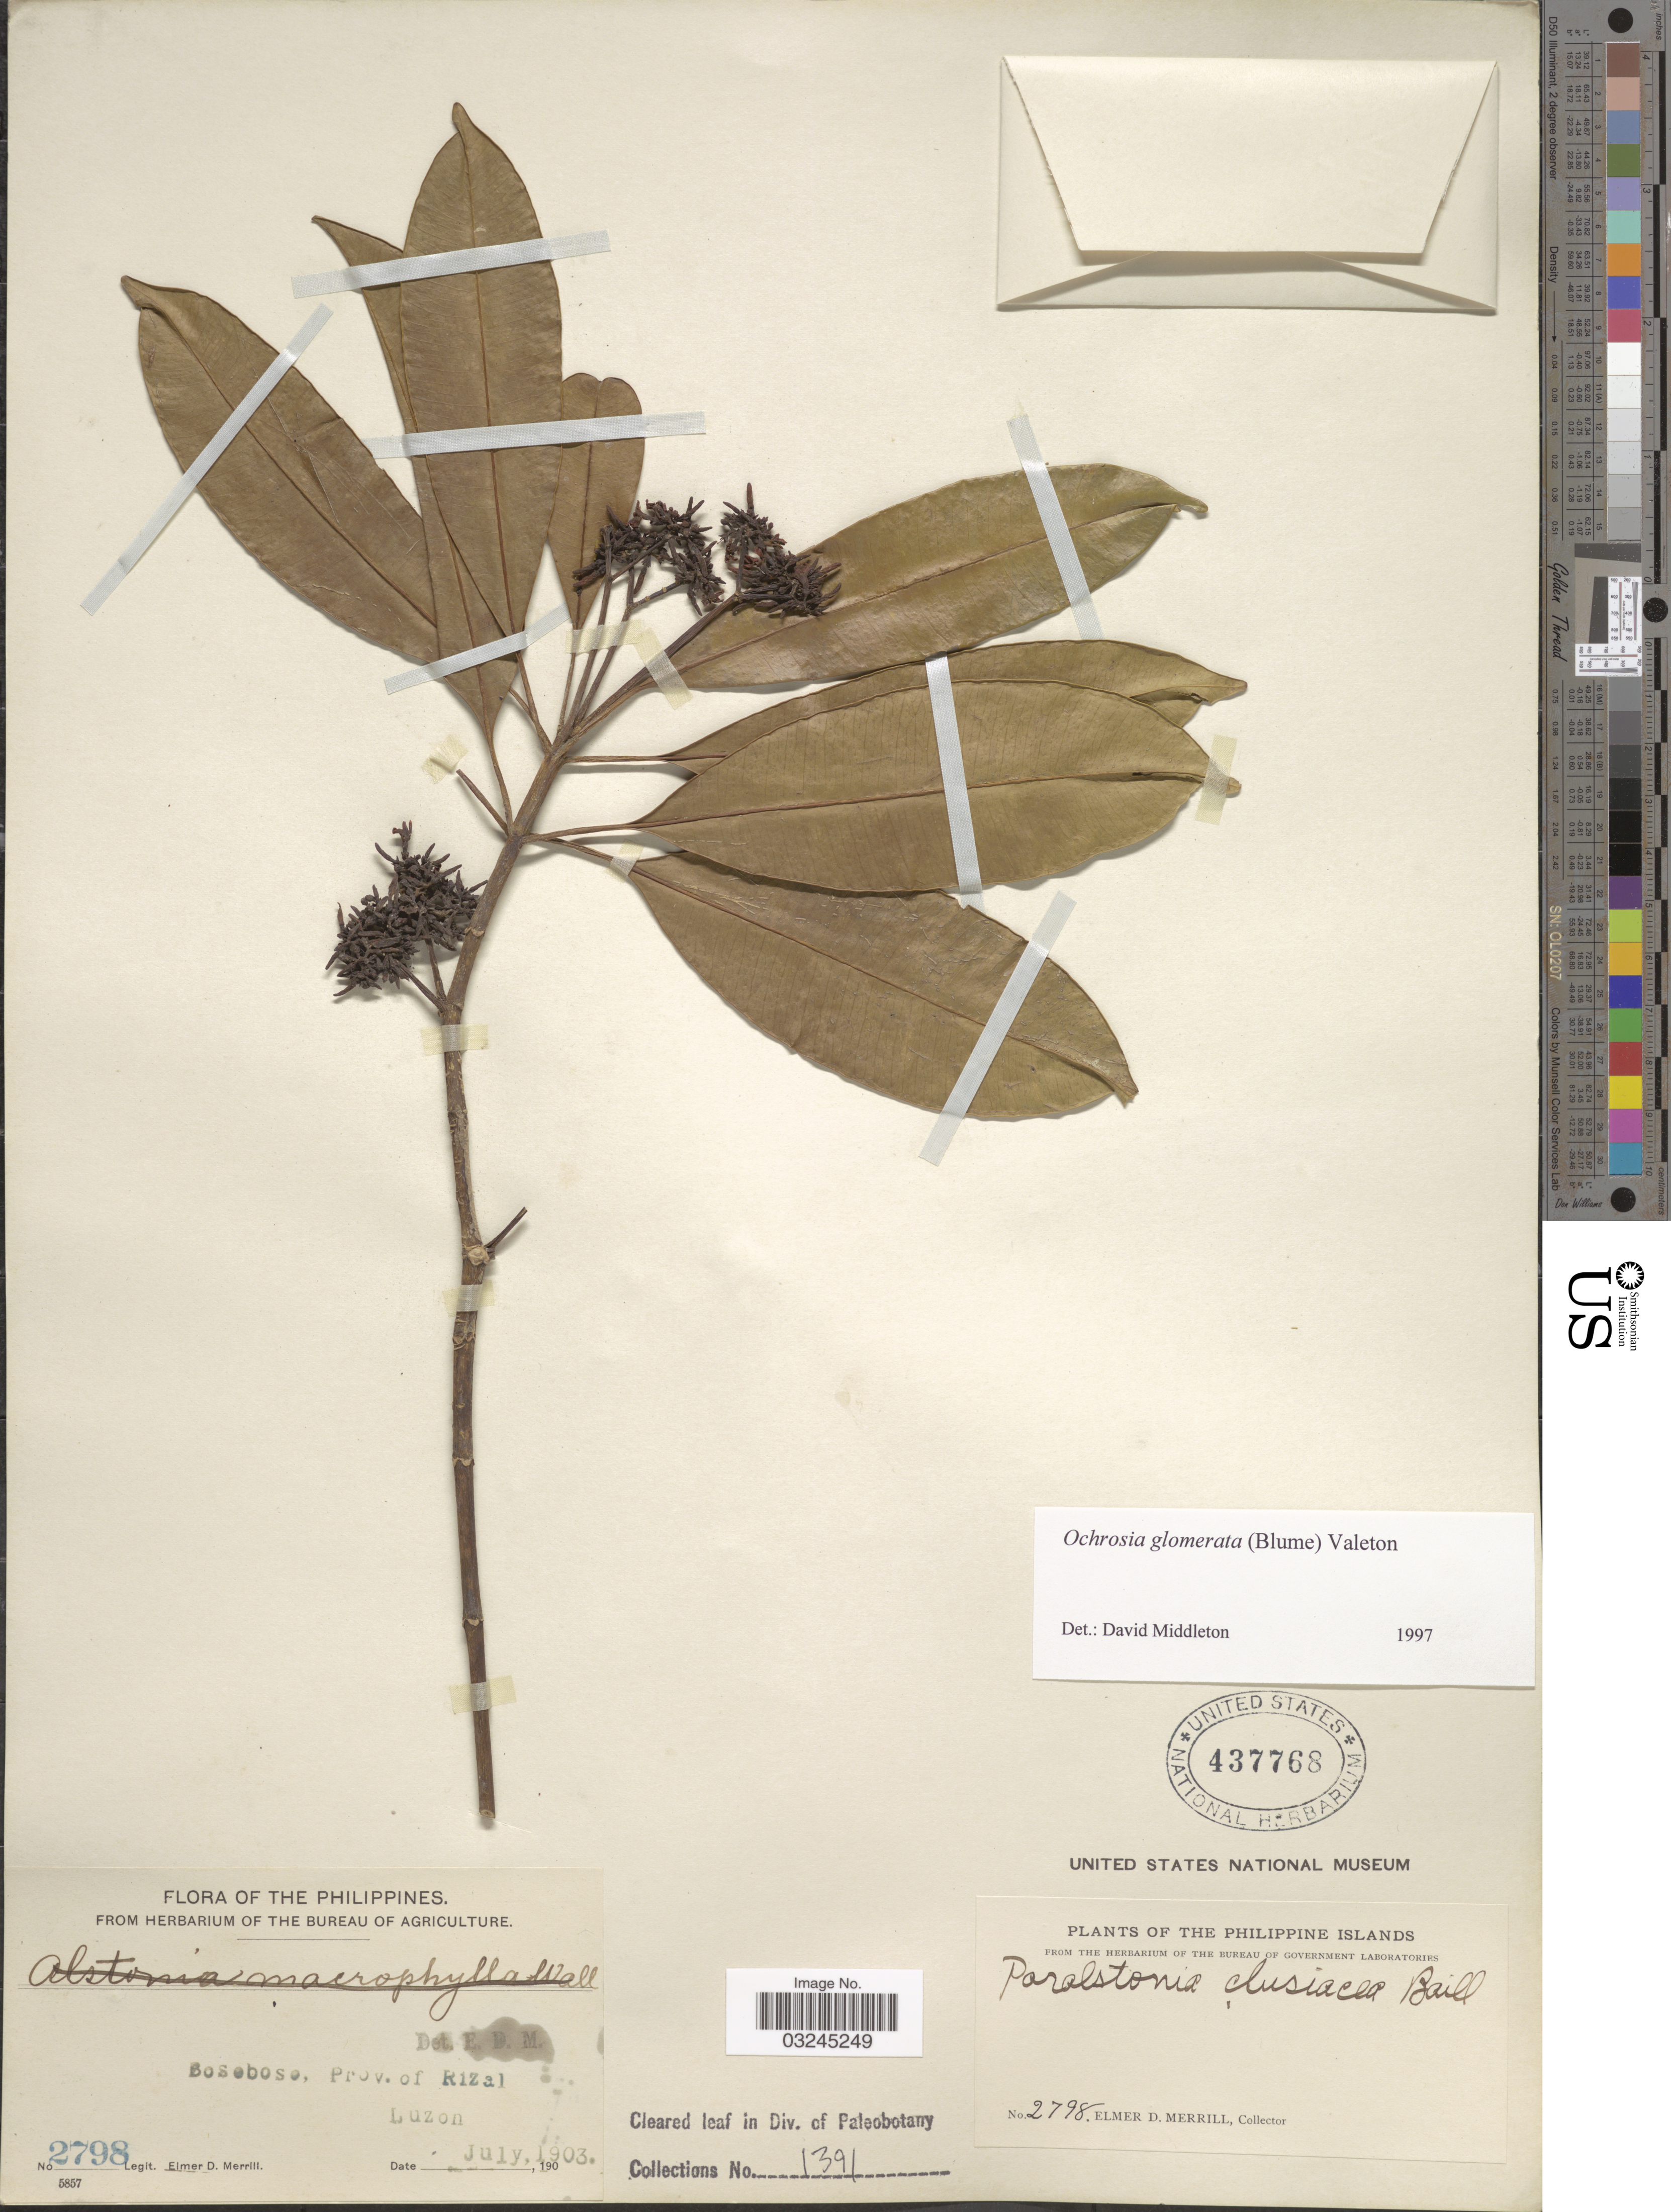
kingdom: Plantae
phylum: Tracheophyta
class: Magnoliopsida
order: Gentianales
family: Apocynaceae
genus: Ochrosia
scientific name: Ochrosia glomerata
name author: (Blume) F. Muell.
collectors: E. D. Merrill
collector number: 2798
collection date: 1903-07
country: Philippines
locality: Bosoboso, Prov. of Rizal. Luzon.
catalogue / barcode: US 437768